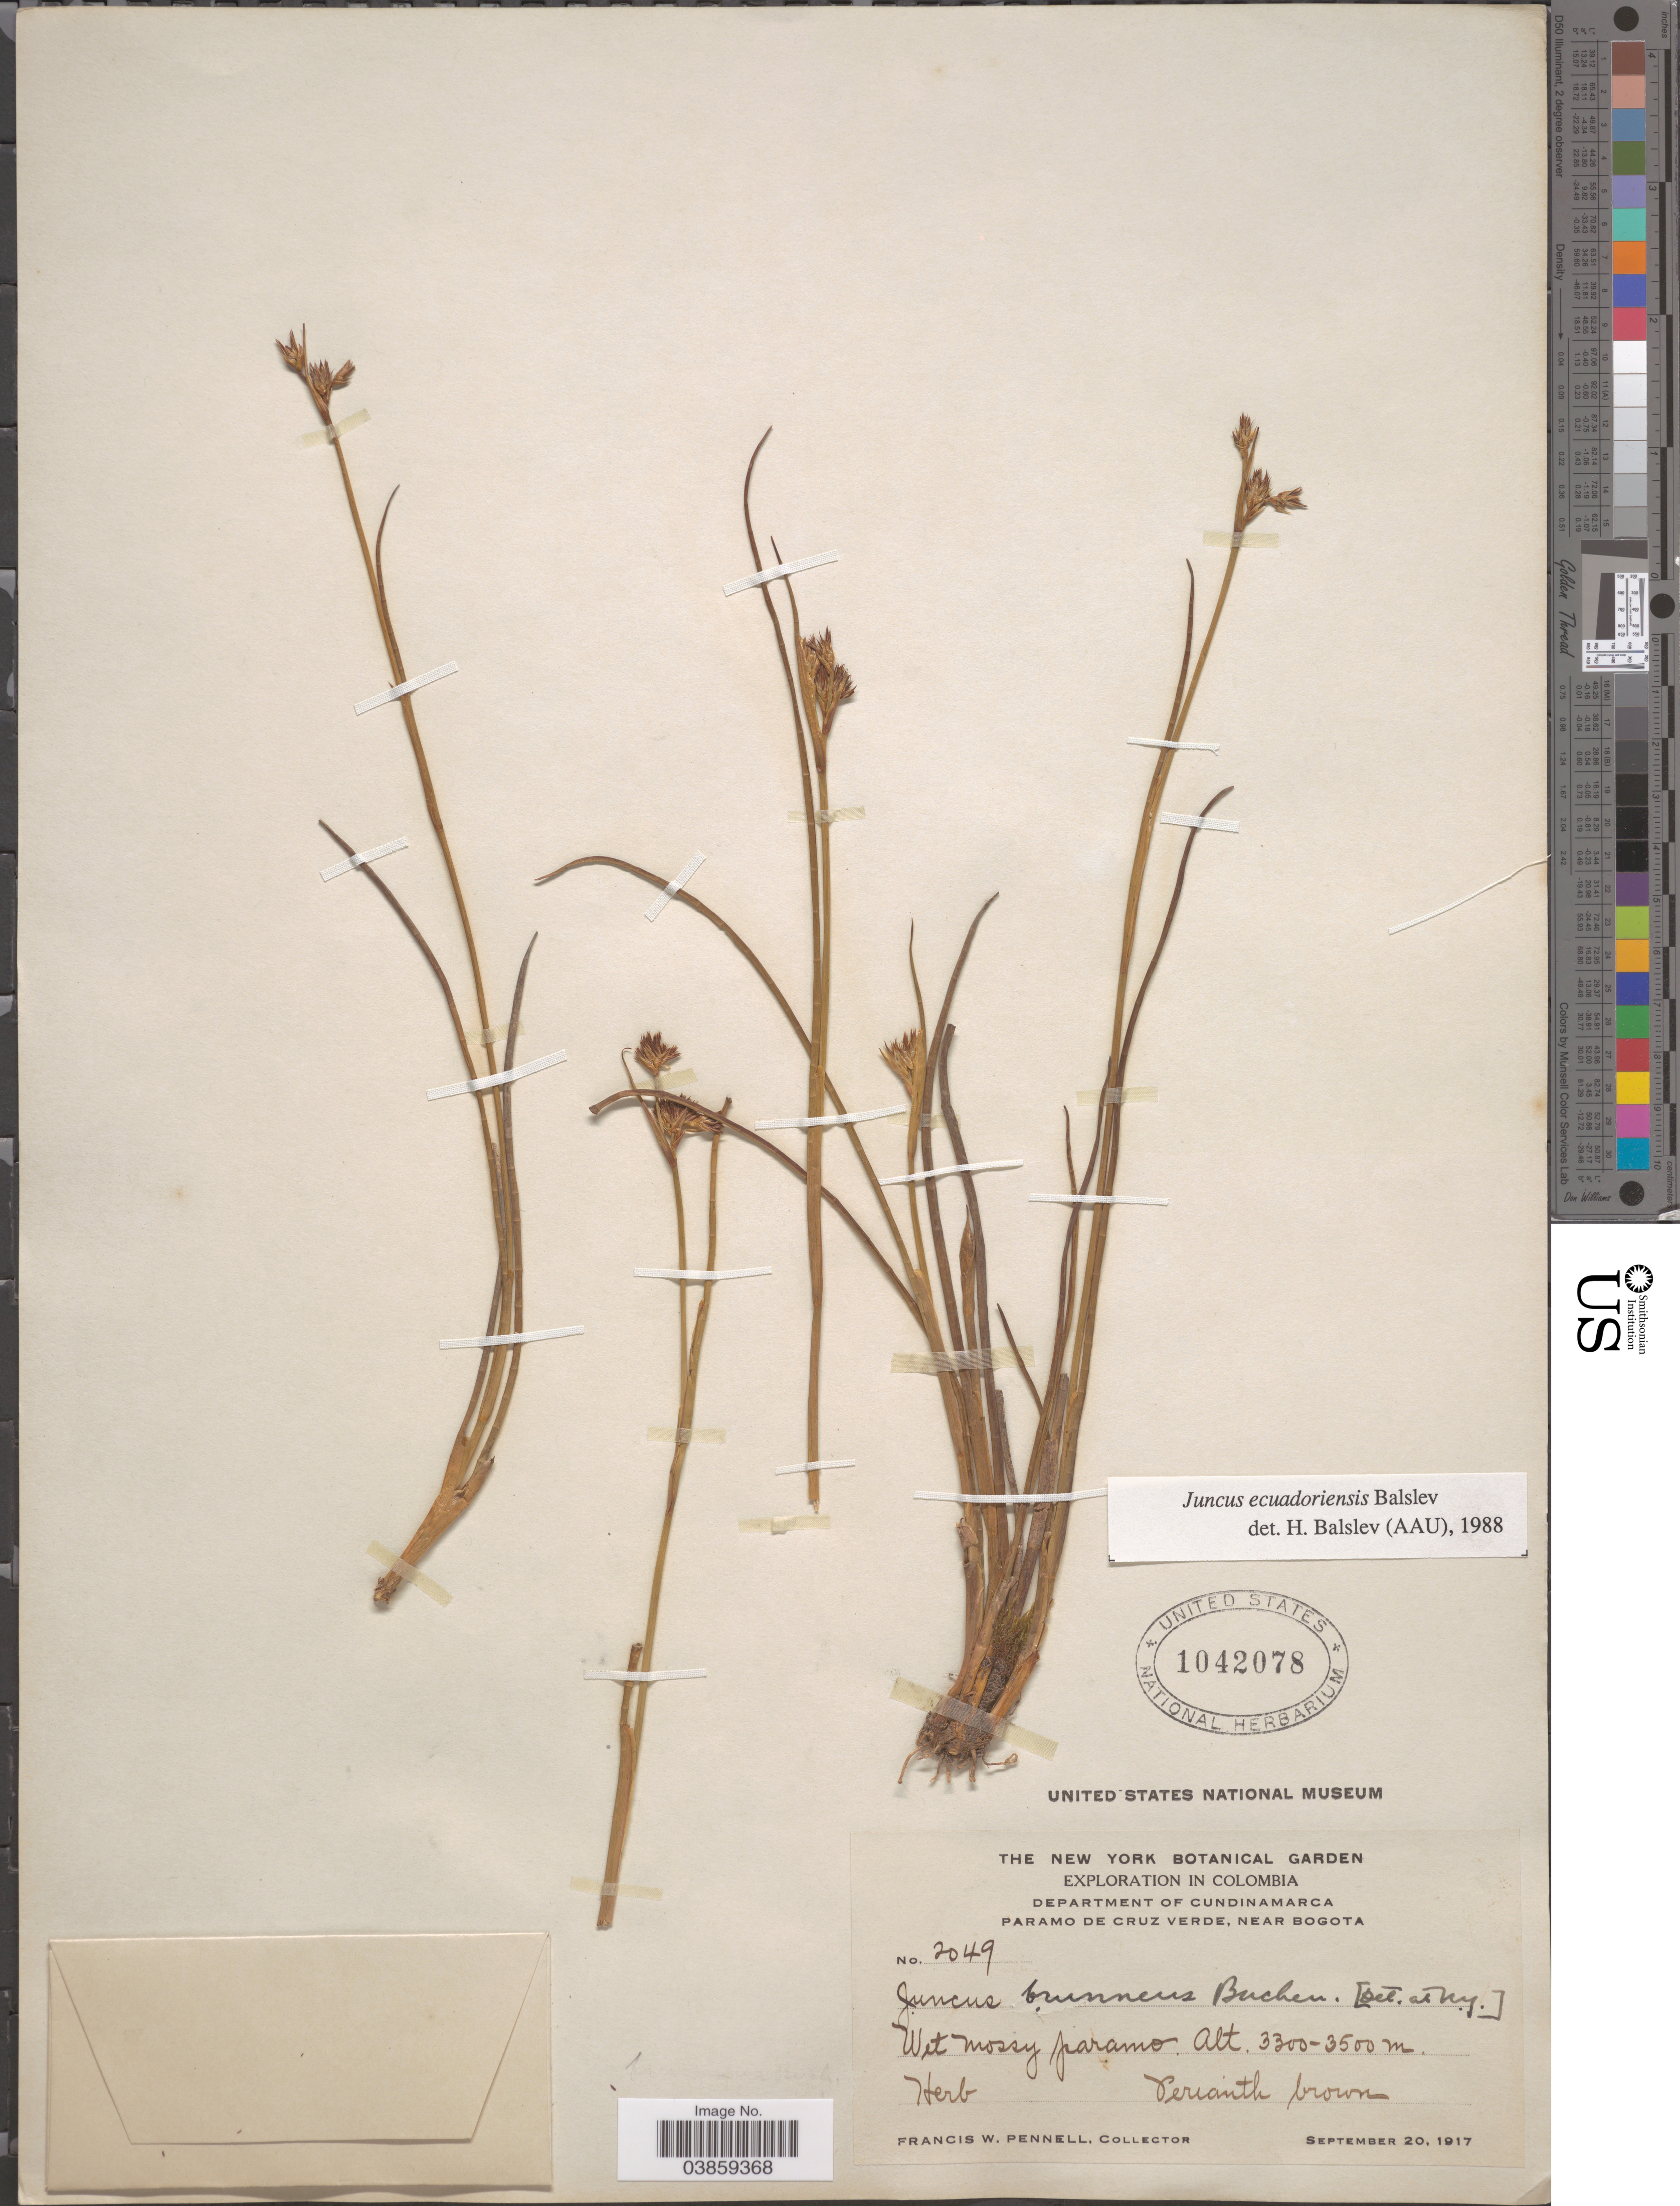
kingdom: Plantae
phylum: Tracheophyta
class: Liliopsida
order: Poales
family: Juncaceae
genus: Juncus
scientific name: Juncus ecuadoriensis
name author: Balslev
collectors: F. W. Pennell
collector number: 2049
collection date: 1917-09-20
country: Colombia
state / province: Cundinamarca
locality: Department of Cundinamarca. Paramo de Cruz Verde, near Bogota.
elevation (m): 3300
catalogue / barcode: US 1042078